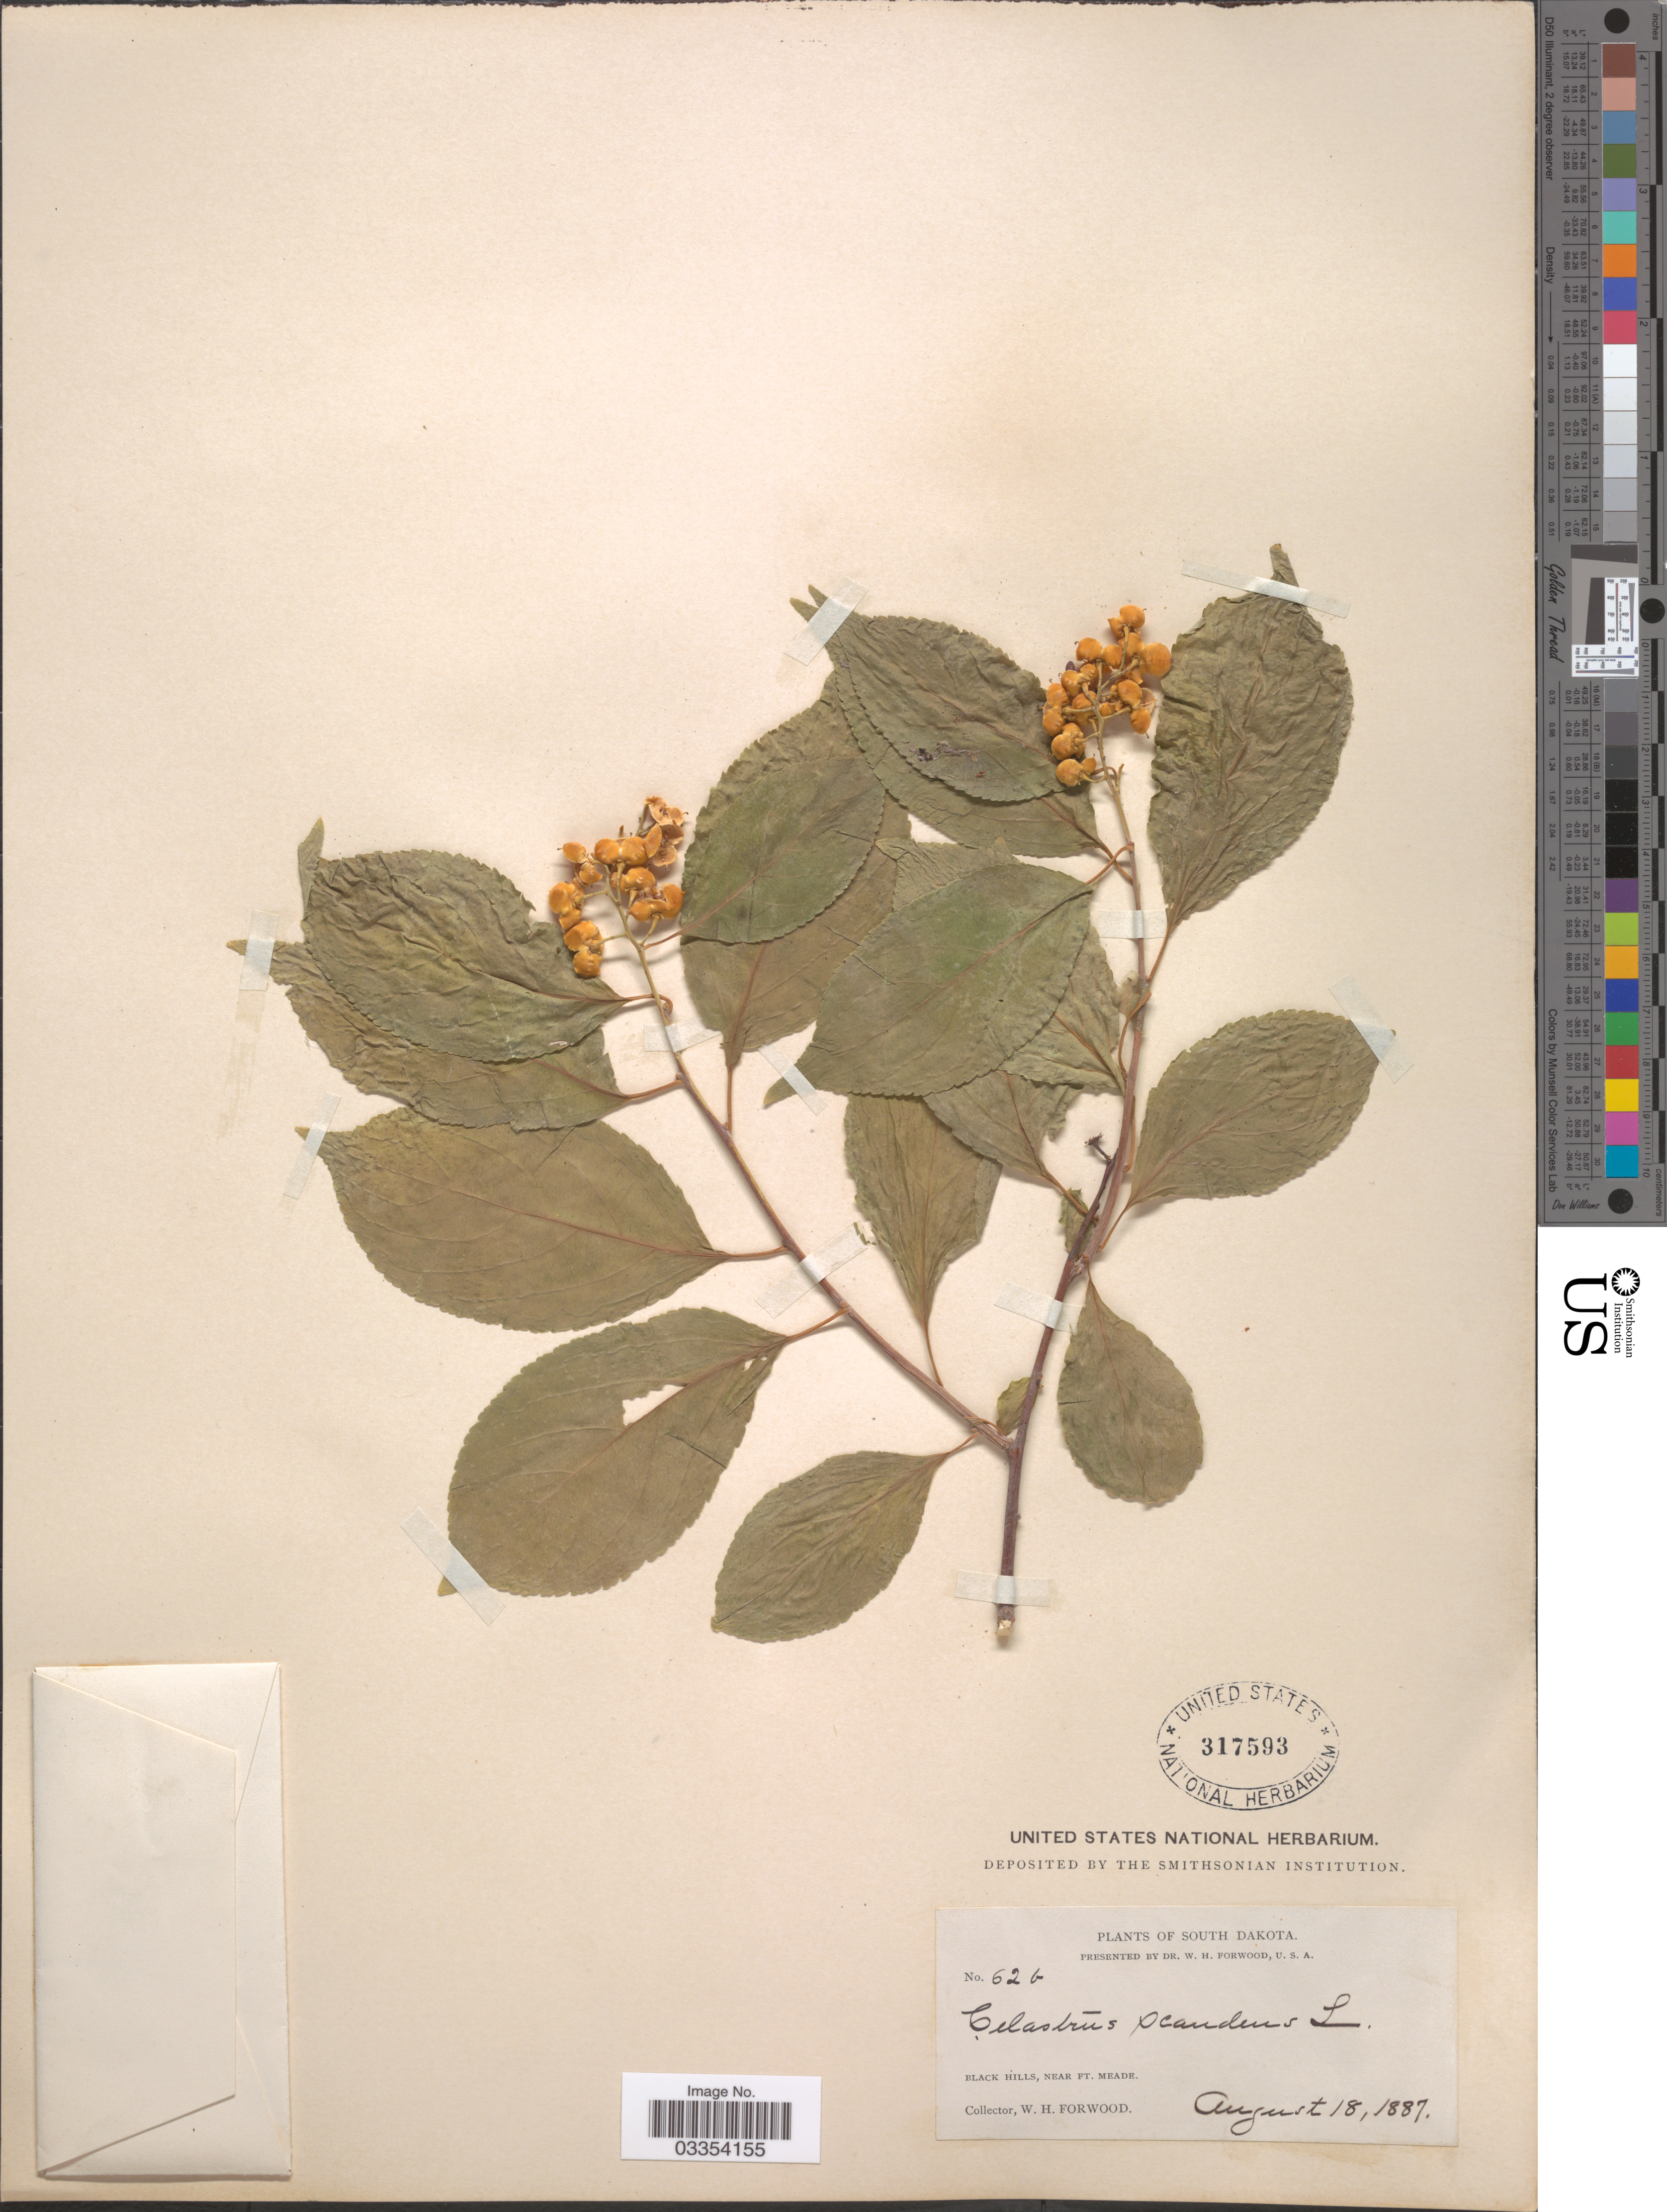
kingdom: Plantae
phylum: Tracheophyta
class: Magnoliopsida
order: Celastrales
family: Celastraceae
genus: Celastrus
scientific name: Celastrus scandens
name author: L.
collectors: W. Forwood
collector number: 62b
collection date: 1887-08-18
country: United States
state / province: South Dakota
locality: Black Hills, near Ft. Meade.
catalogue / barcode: US 317593